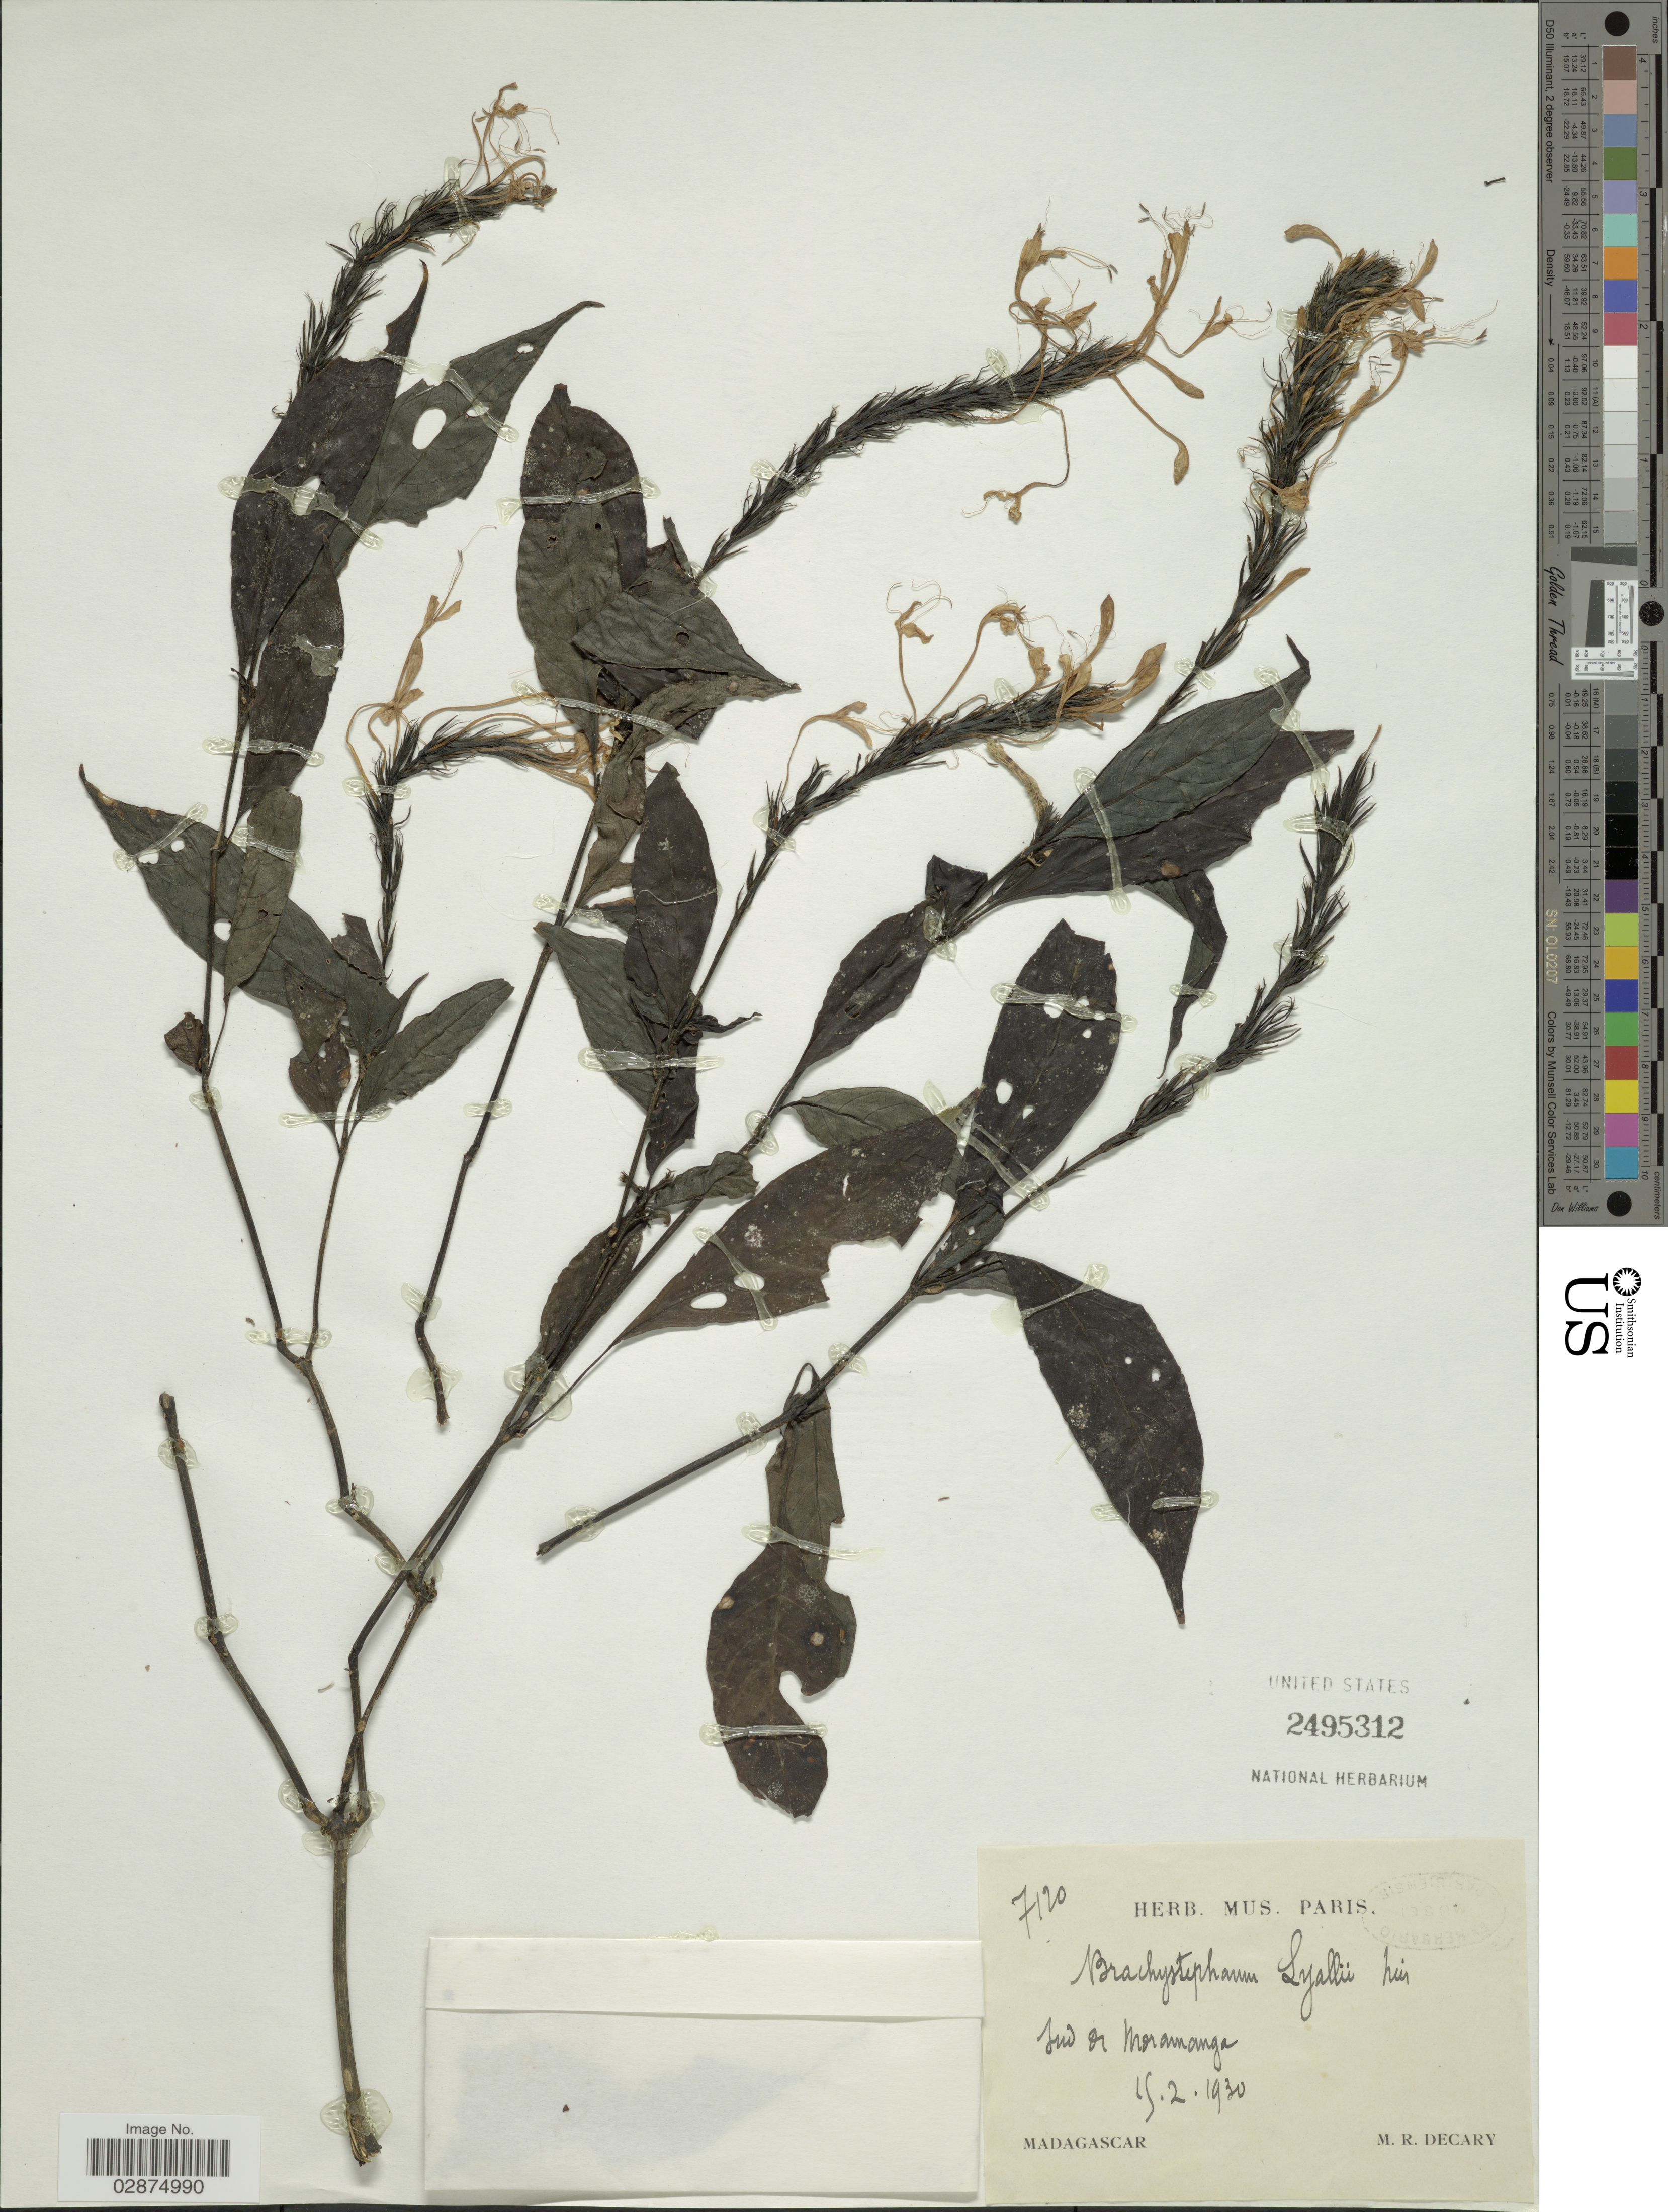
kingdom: Plantae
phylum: Tracheophyta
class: Magnoliopsida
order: Lamiales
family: Acanthaceae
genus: Brachystephanus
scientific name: Brachystephanus lyallii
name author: Nees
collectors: R. Decary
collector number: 7120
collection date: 1930-02-15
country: Madagascar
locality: Sud de Moramanga.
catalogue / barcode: US 2495312